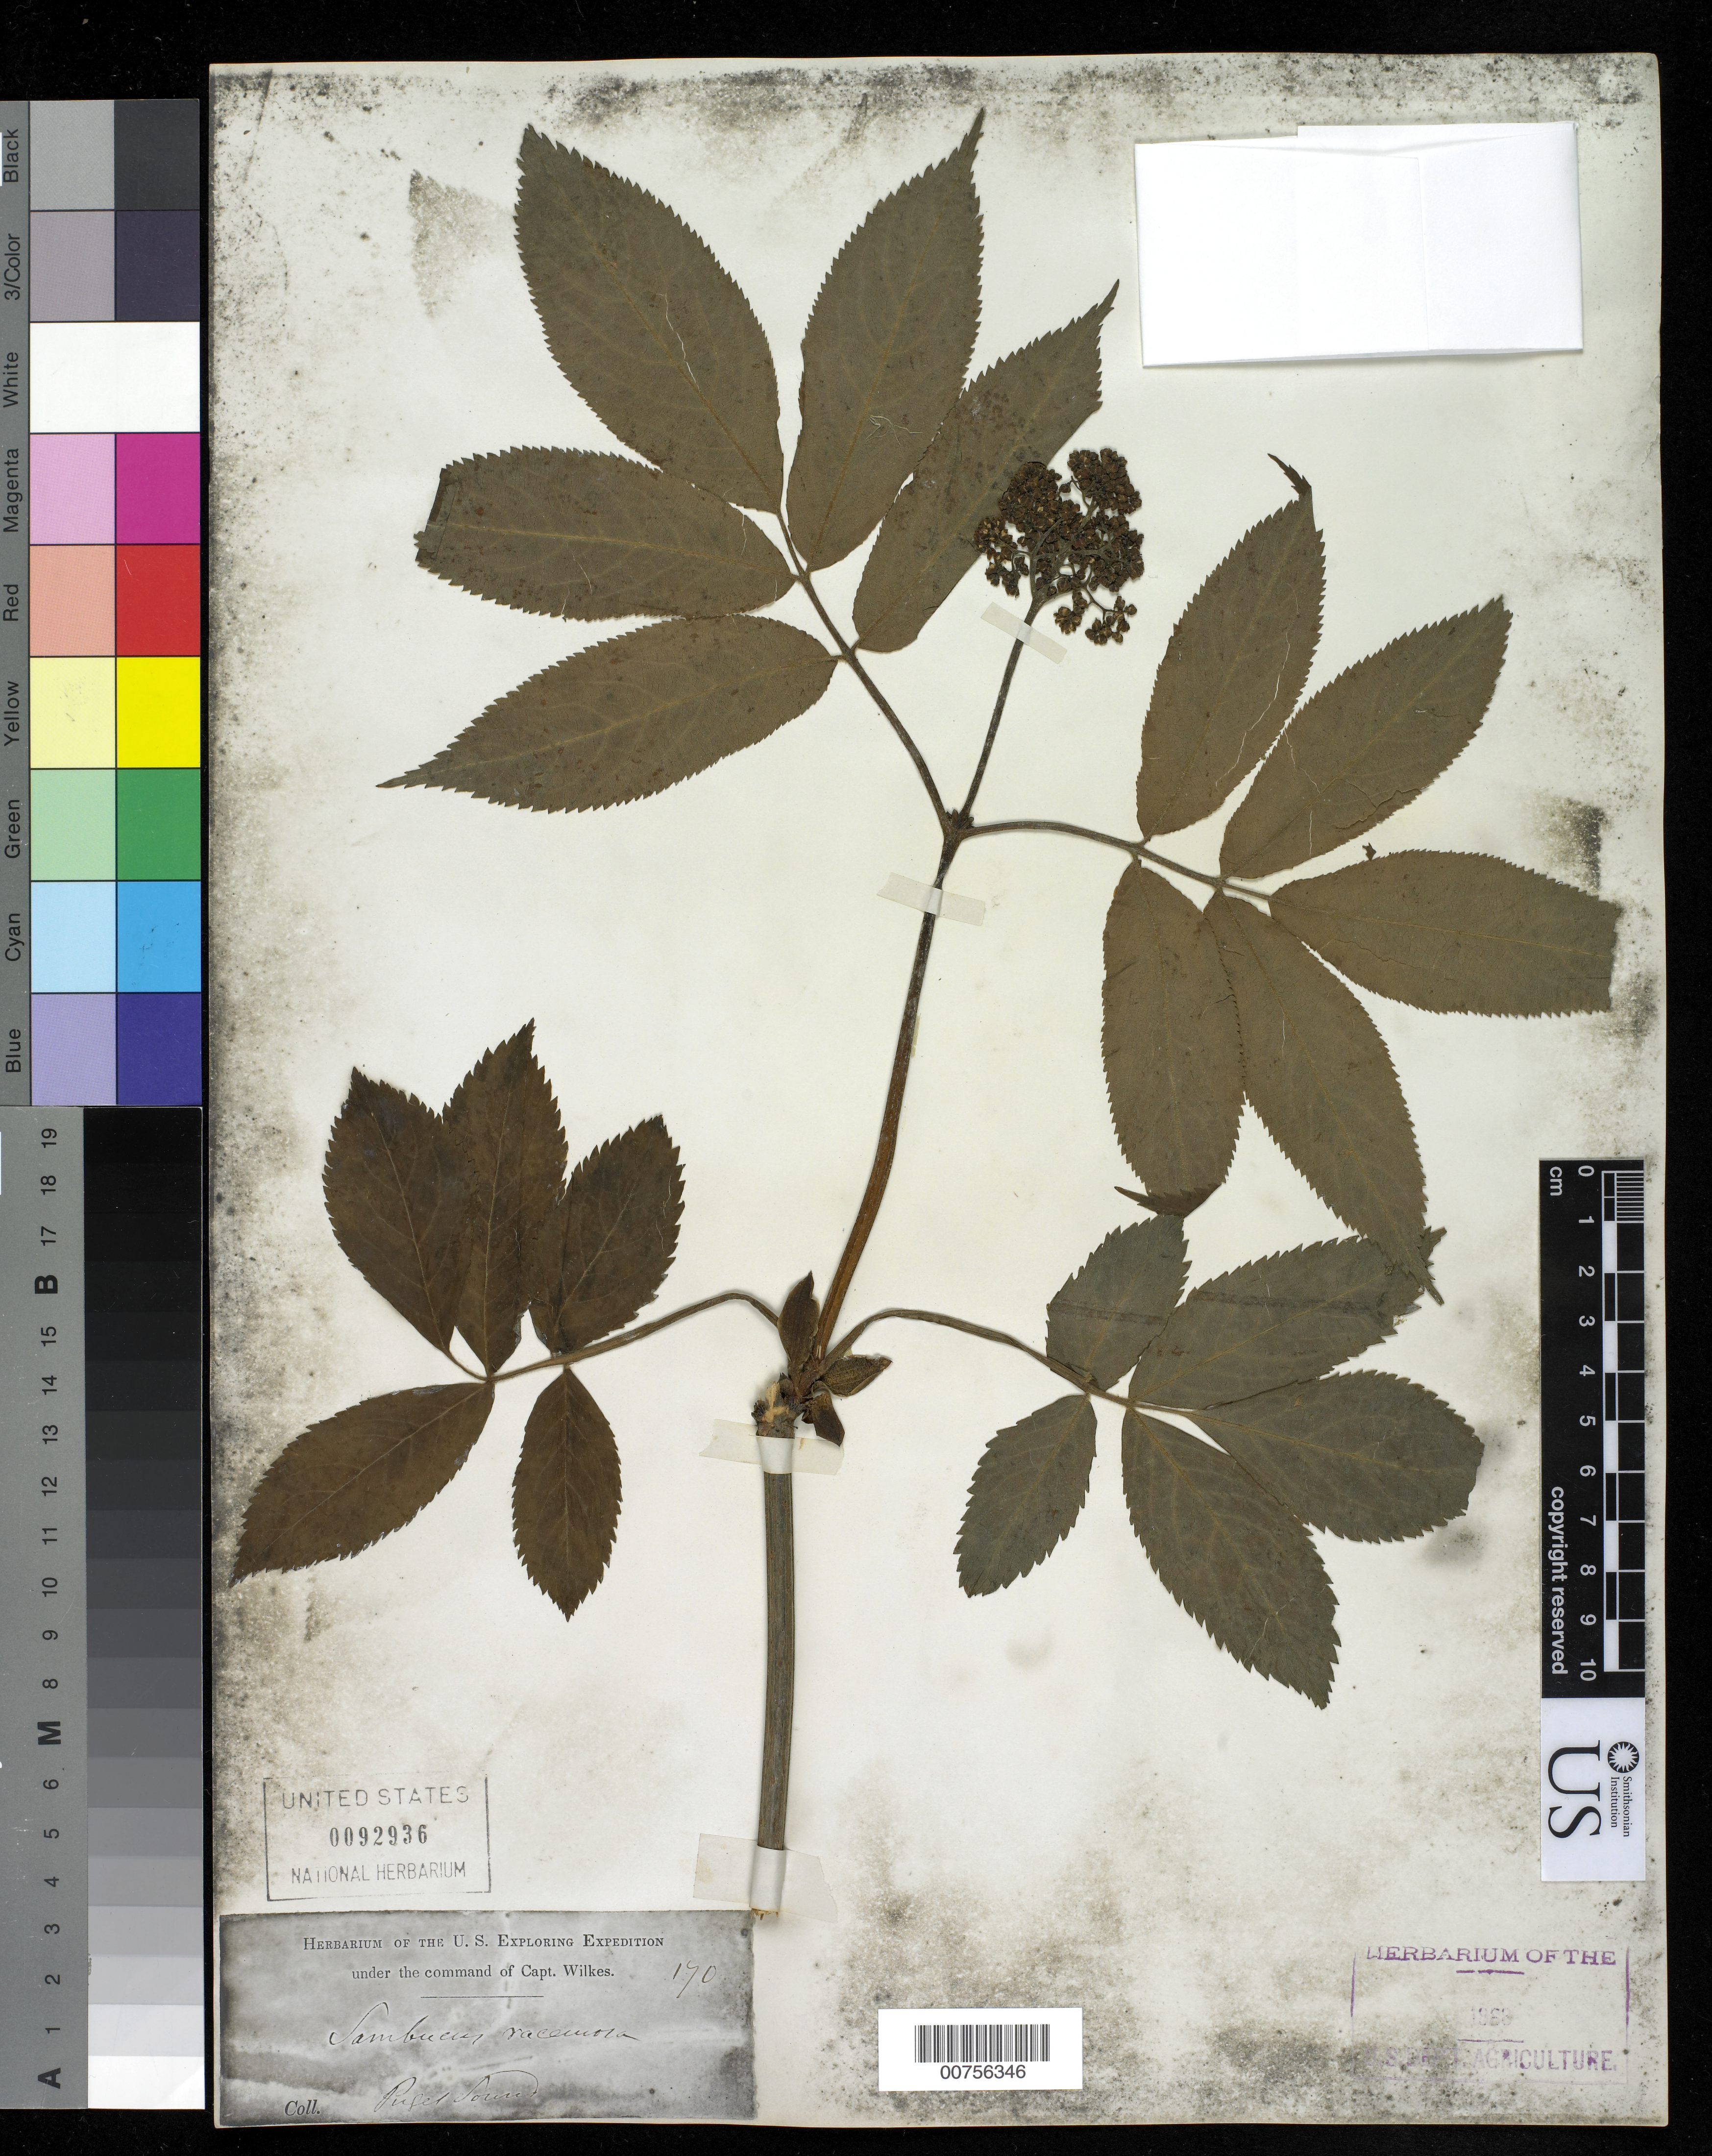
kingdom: Plantae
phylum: Tracheophyta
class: Magnoliopsida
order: Dipsacales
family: Viburnaceae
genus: Sambucus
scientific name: Sambucus racemosa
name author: L.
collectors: Wilkes Explor. Exped.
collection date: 1838/1842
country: United States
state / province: Washington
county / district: King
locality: Puget Sound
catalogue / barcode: US 92936